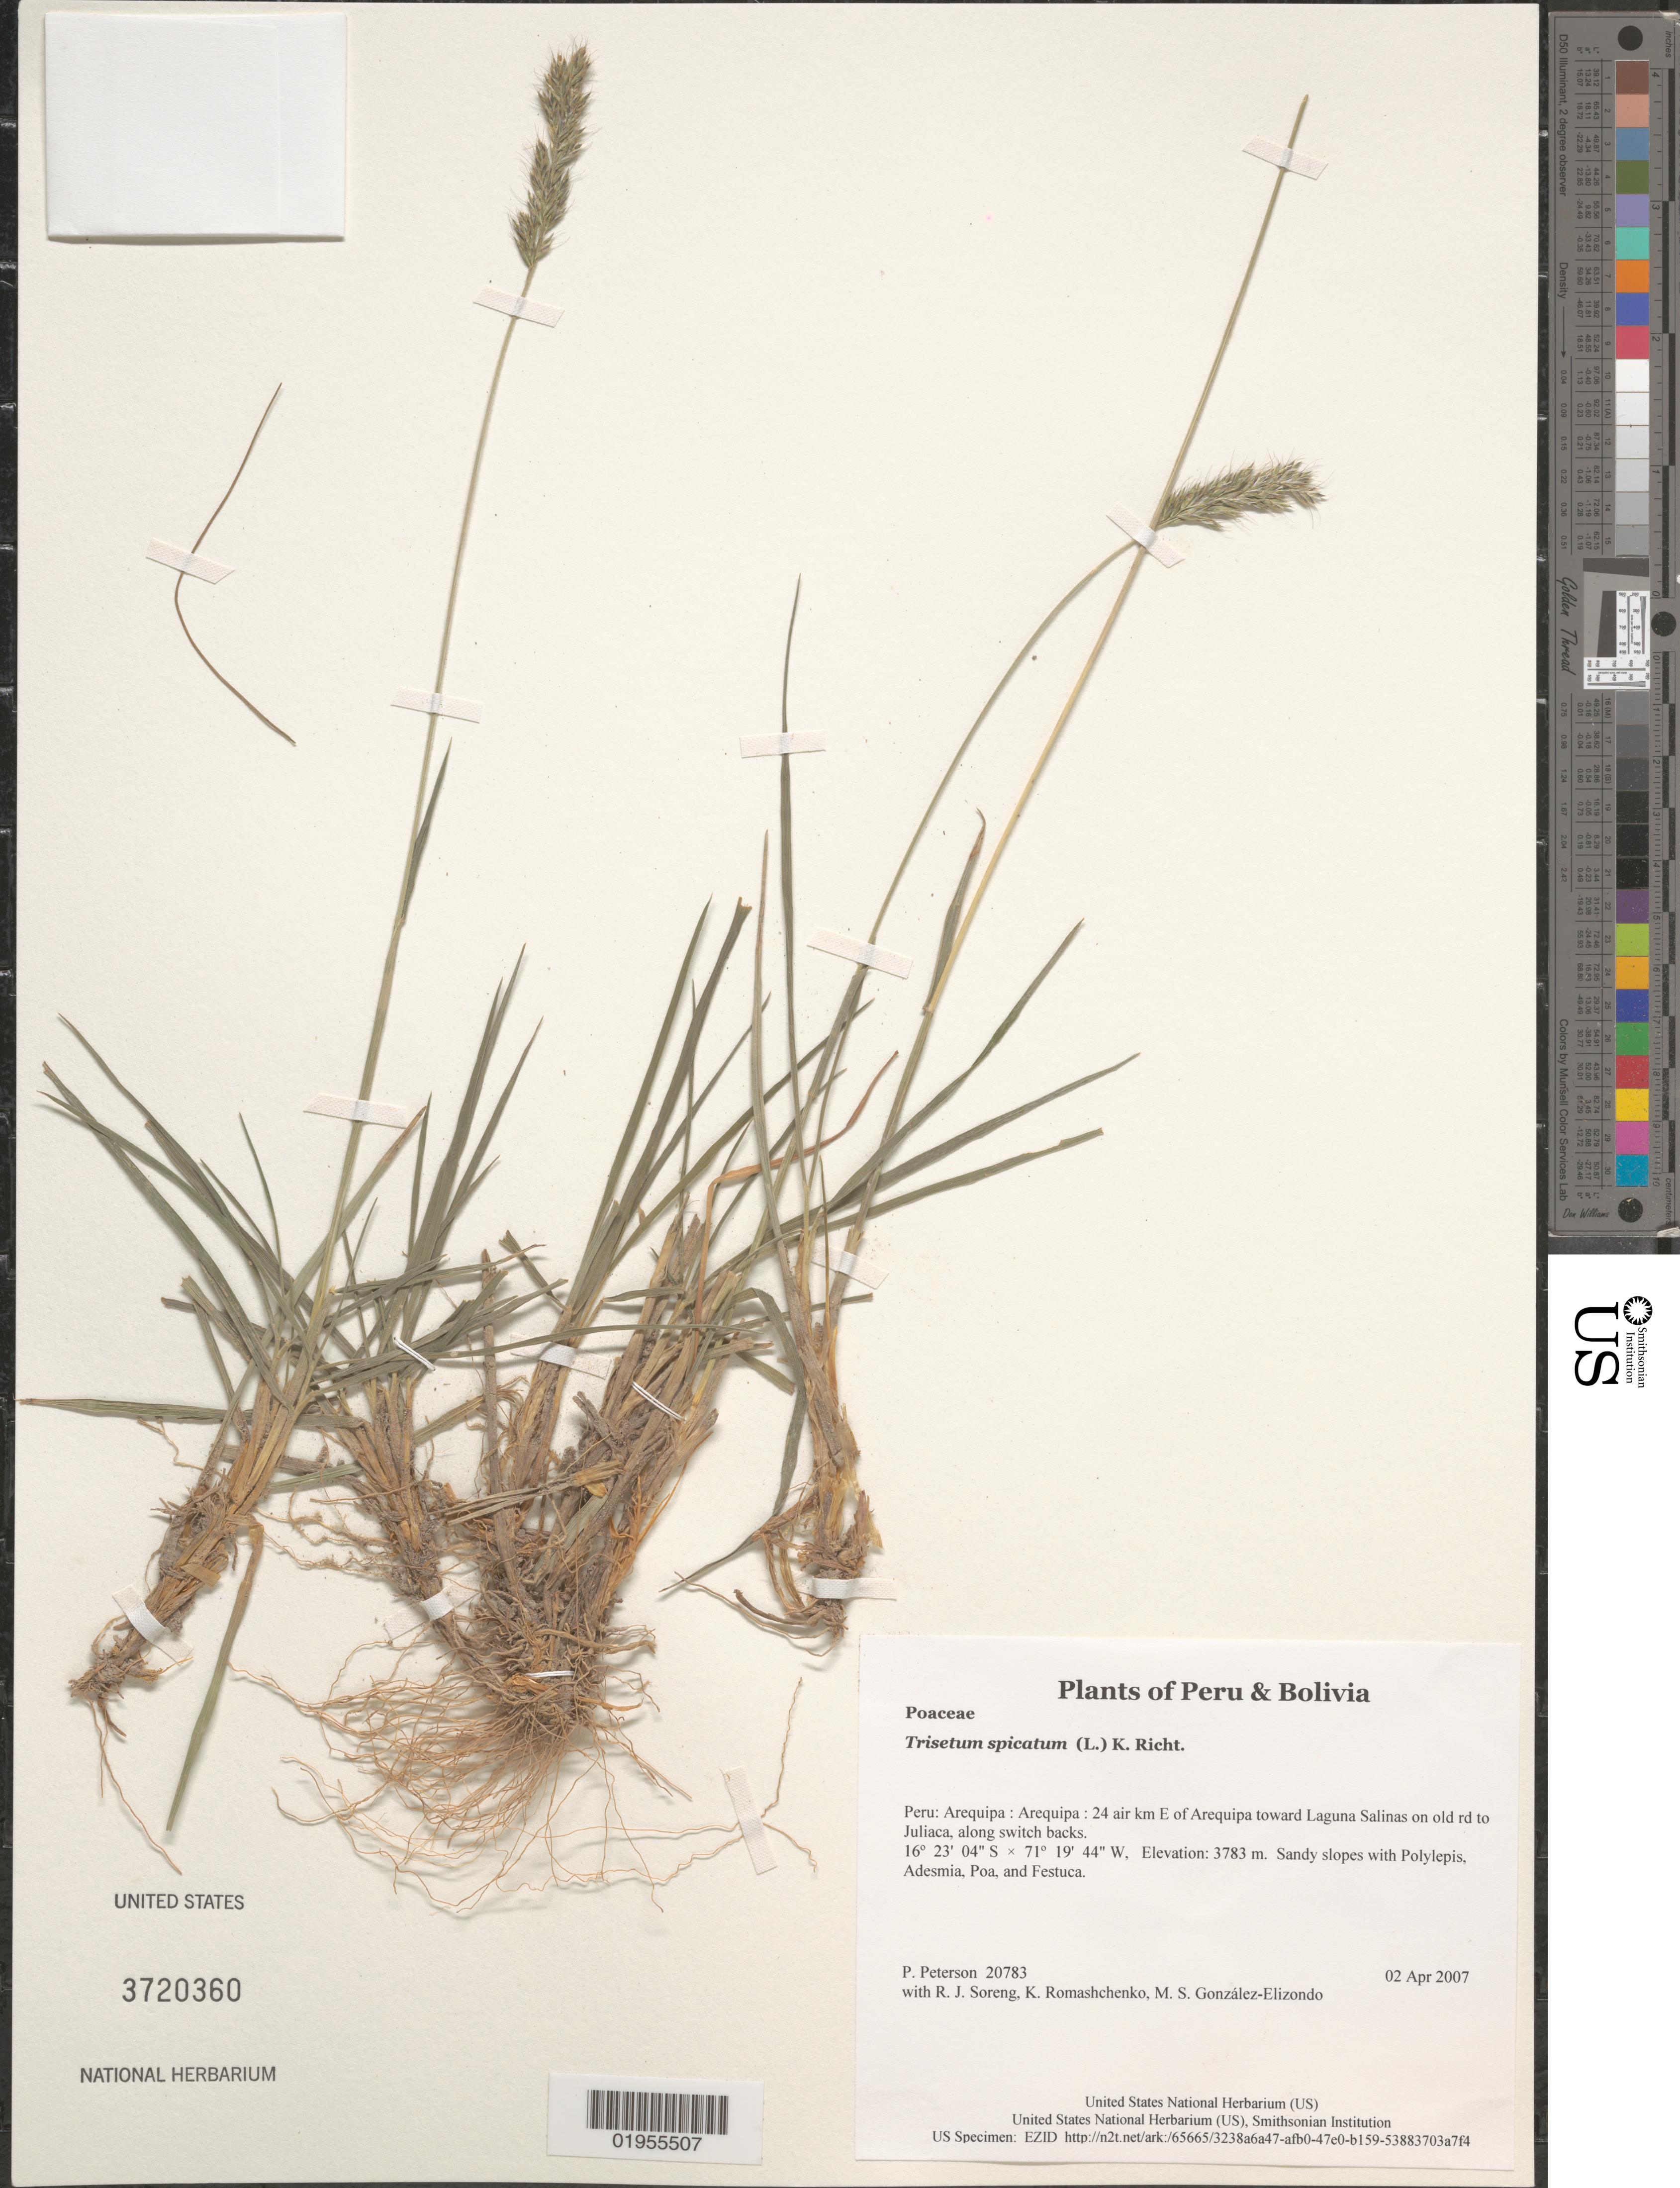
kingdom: Plantae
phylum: Tracheophyta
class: Liliopsida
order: Poales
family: Poaceae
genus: Trisetum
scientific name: Trisetum spicatum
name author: (L.) K. Richt.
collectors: P. M. Peterson, R. J. Soreng, K. Romashchenko & M. S. González-Elizondo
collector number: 20783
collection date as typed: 02 Apr 2007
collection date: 2007-04-02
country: Peru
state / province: Arequipa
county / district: Arequipa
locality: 24 air km E of Arequipa toward Laguna Salinas on old rd to Juliaca, along switch backs.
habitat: Sandy slopes with Polylepis, Adesmia, Poa, and Festuca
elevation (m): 3783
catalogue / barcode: US 3720360